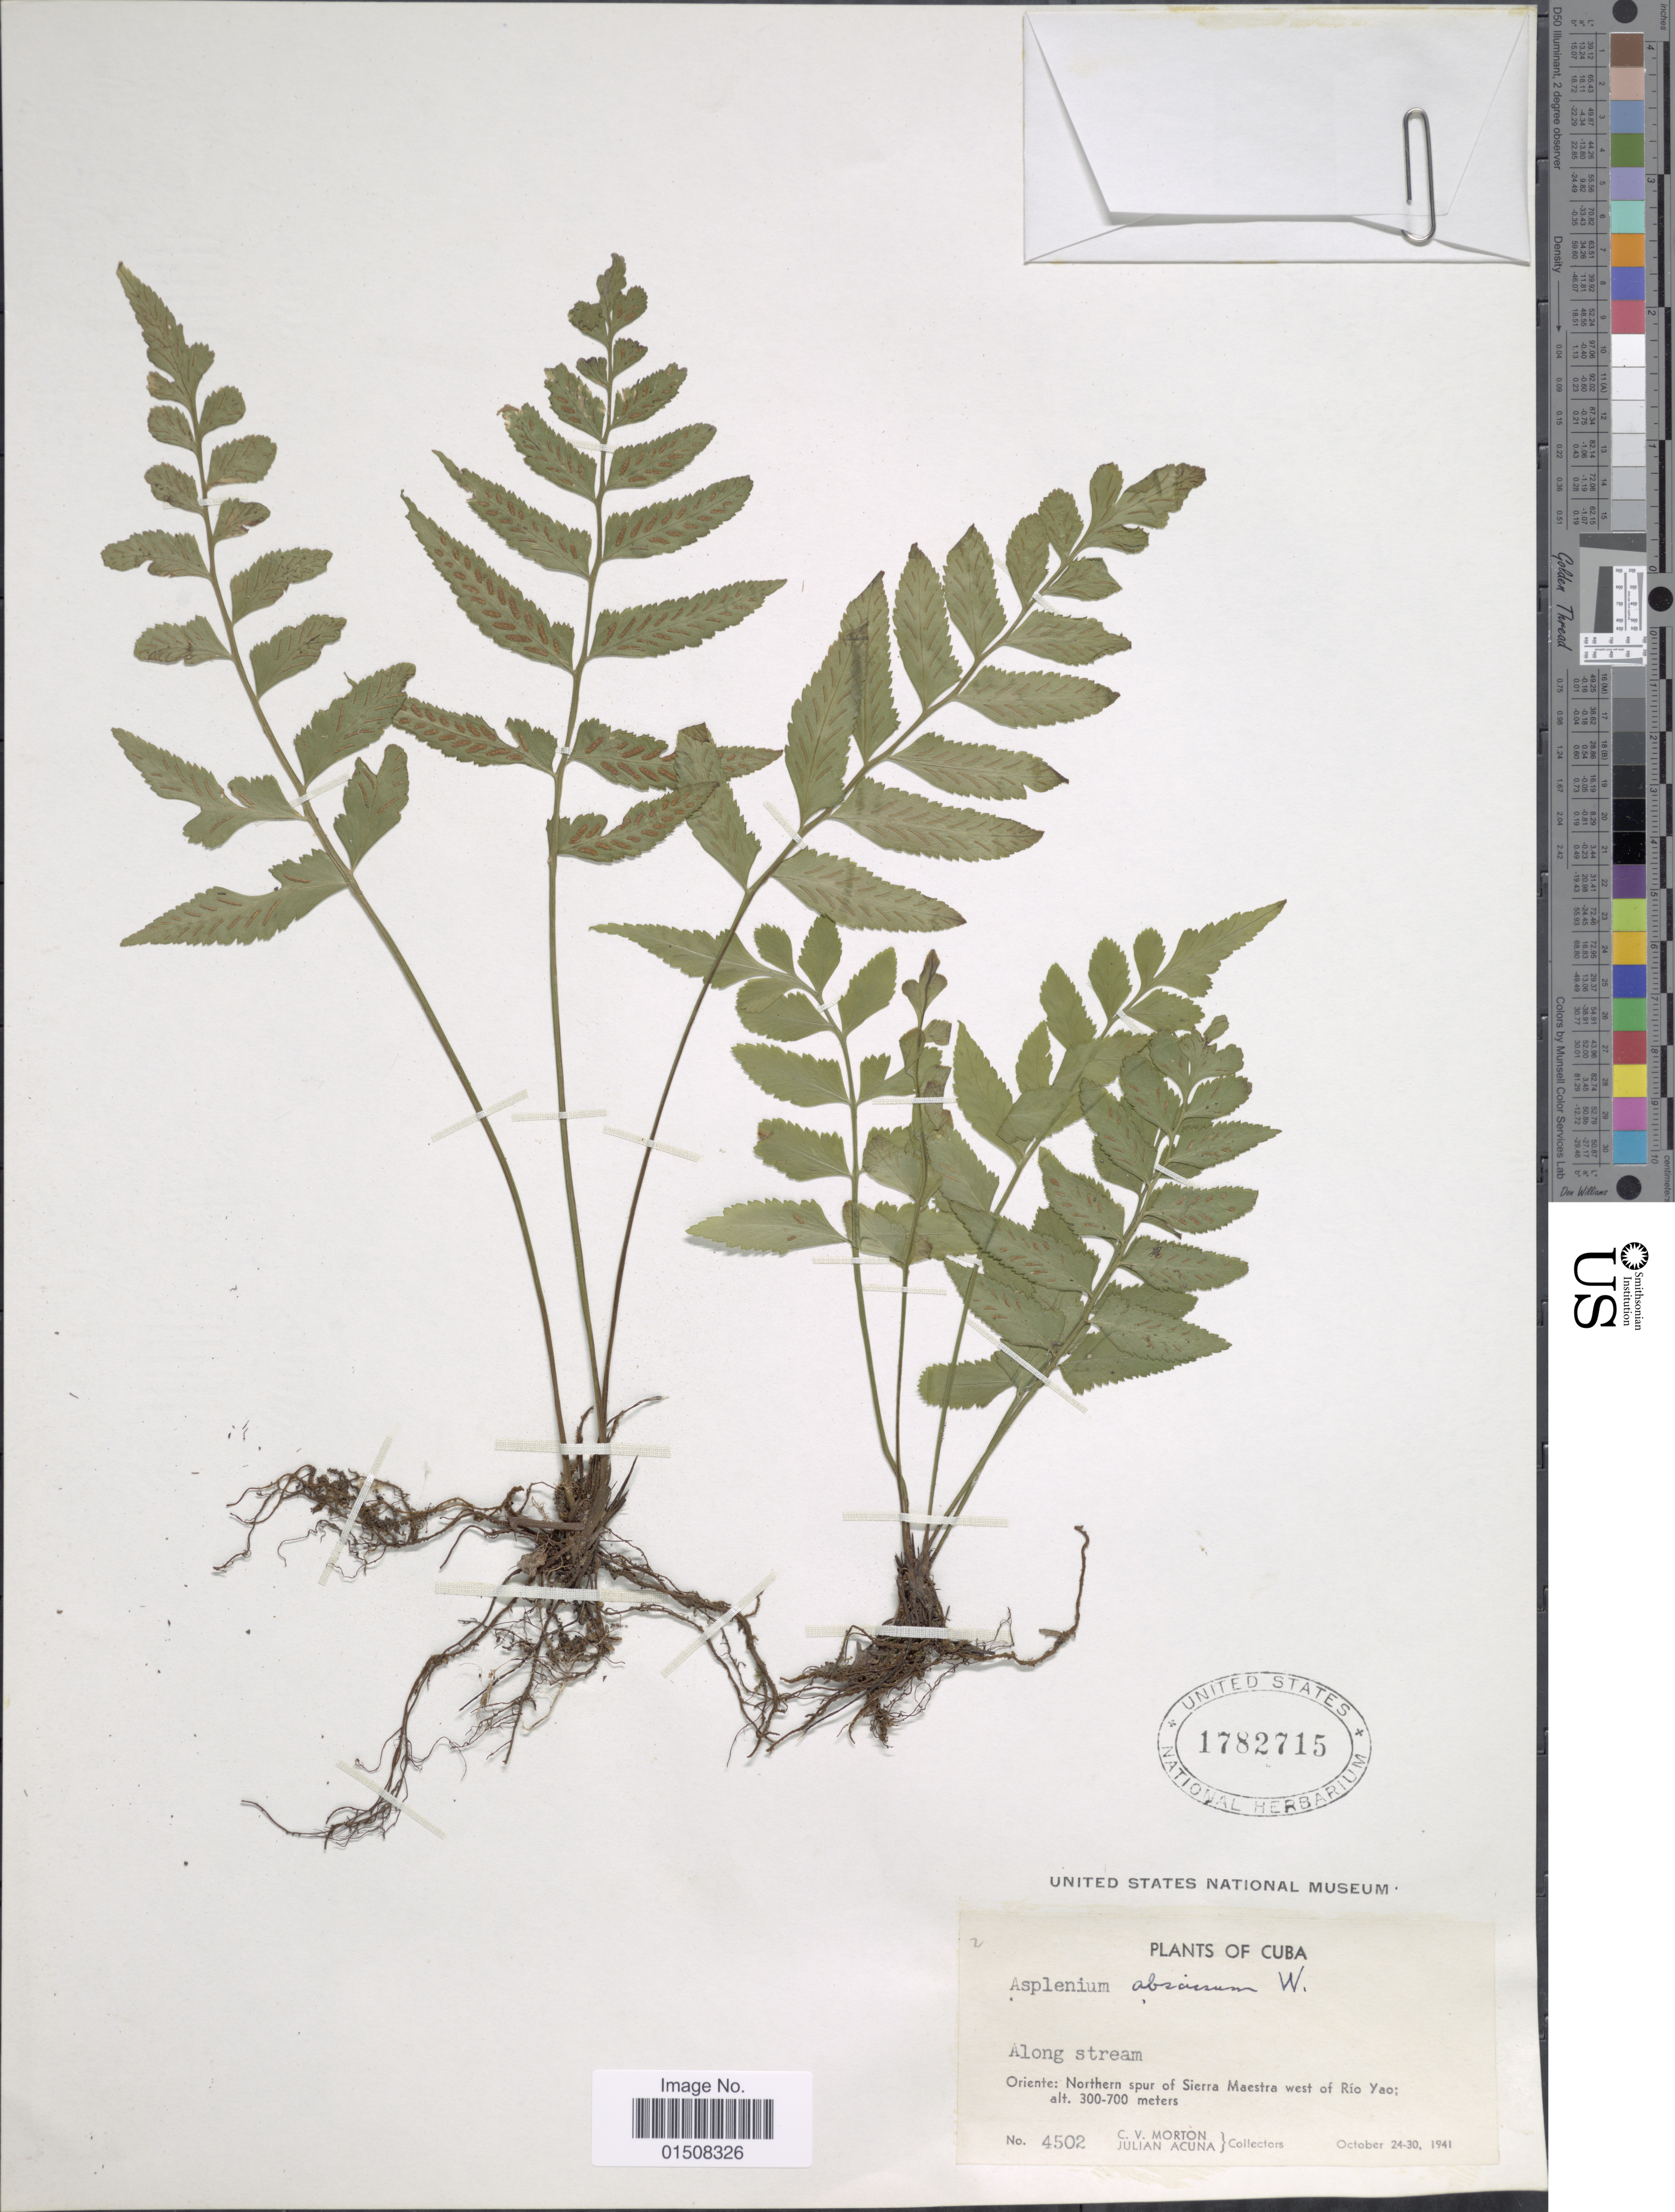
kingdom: Plantae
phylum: Tracheophyta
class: Polypodiopsida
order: Polypodiales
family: Aspleniaceae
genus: Asplenium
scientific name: Asplenium abscissum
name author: Willd.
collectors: C. V. Morton & J. B. Acuña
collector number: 4502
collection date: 1941-10-24/1941-10-30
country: Cuba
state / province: Oriente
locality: Northern spur of Sierra Maestra west of Rio Yao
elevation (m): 300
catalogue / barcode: US 1782715